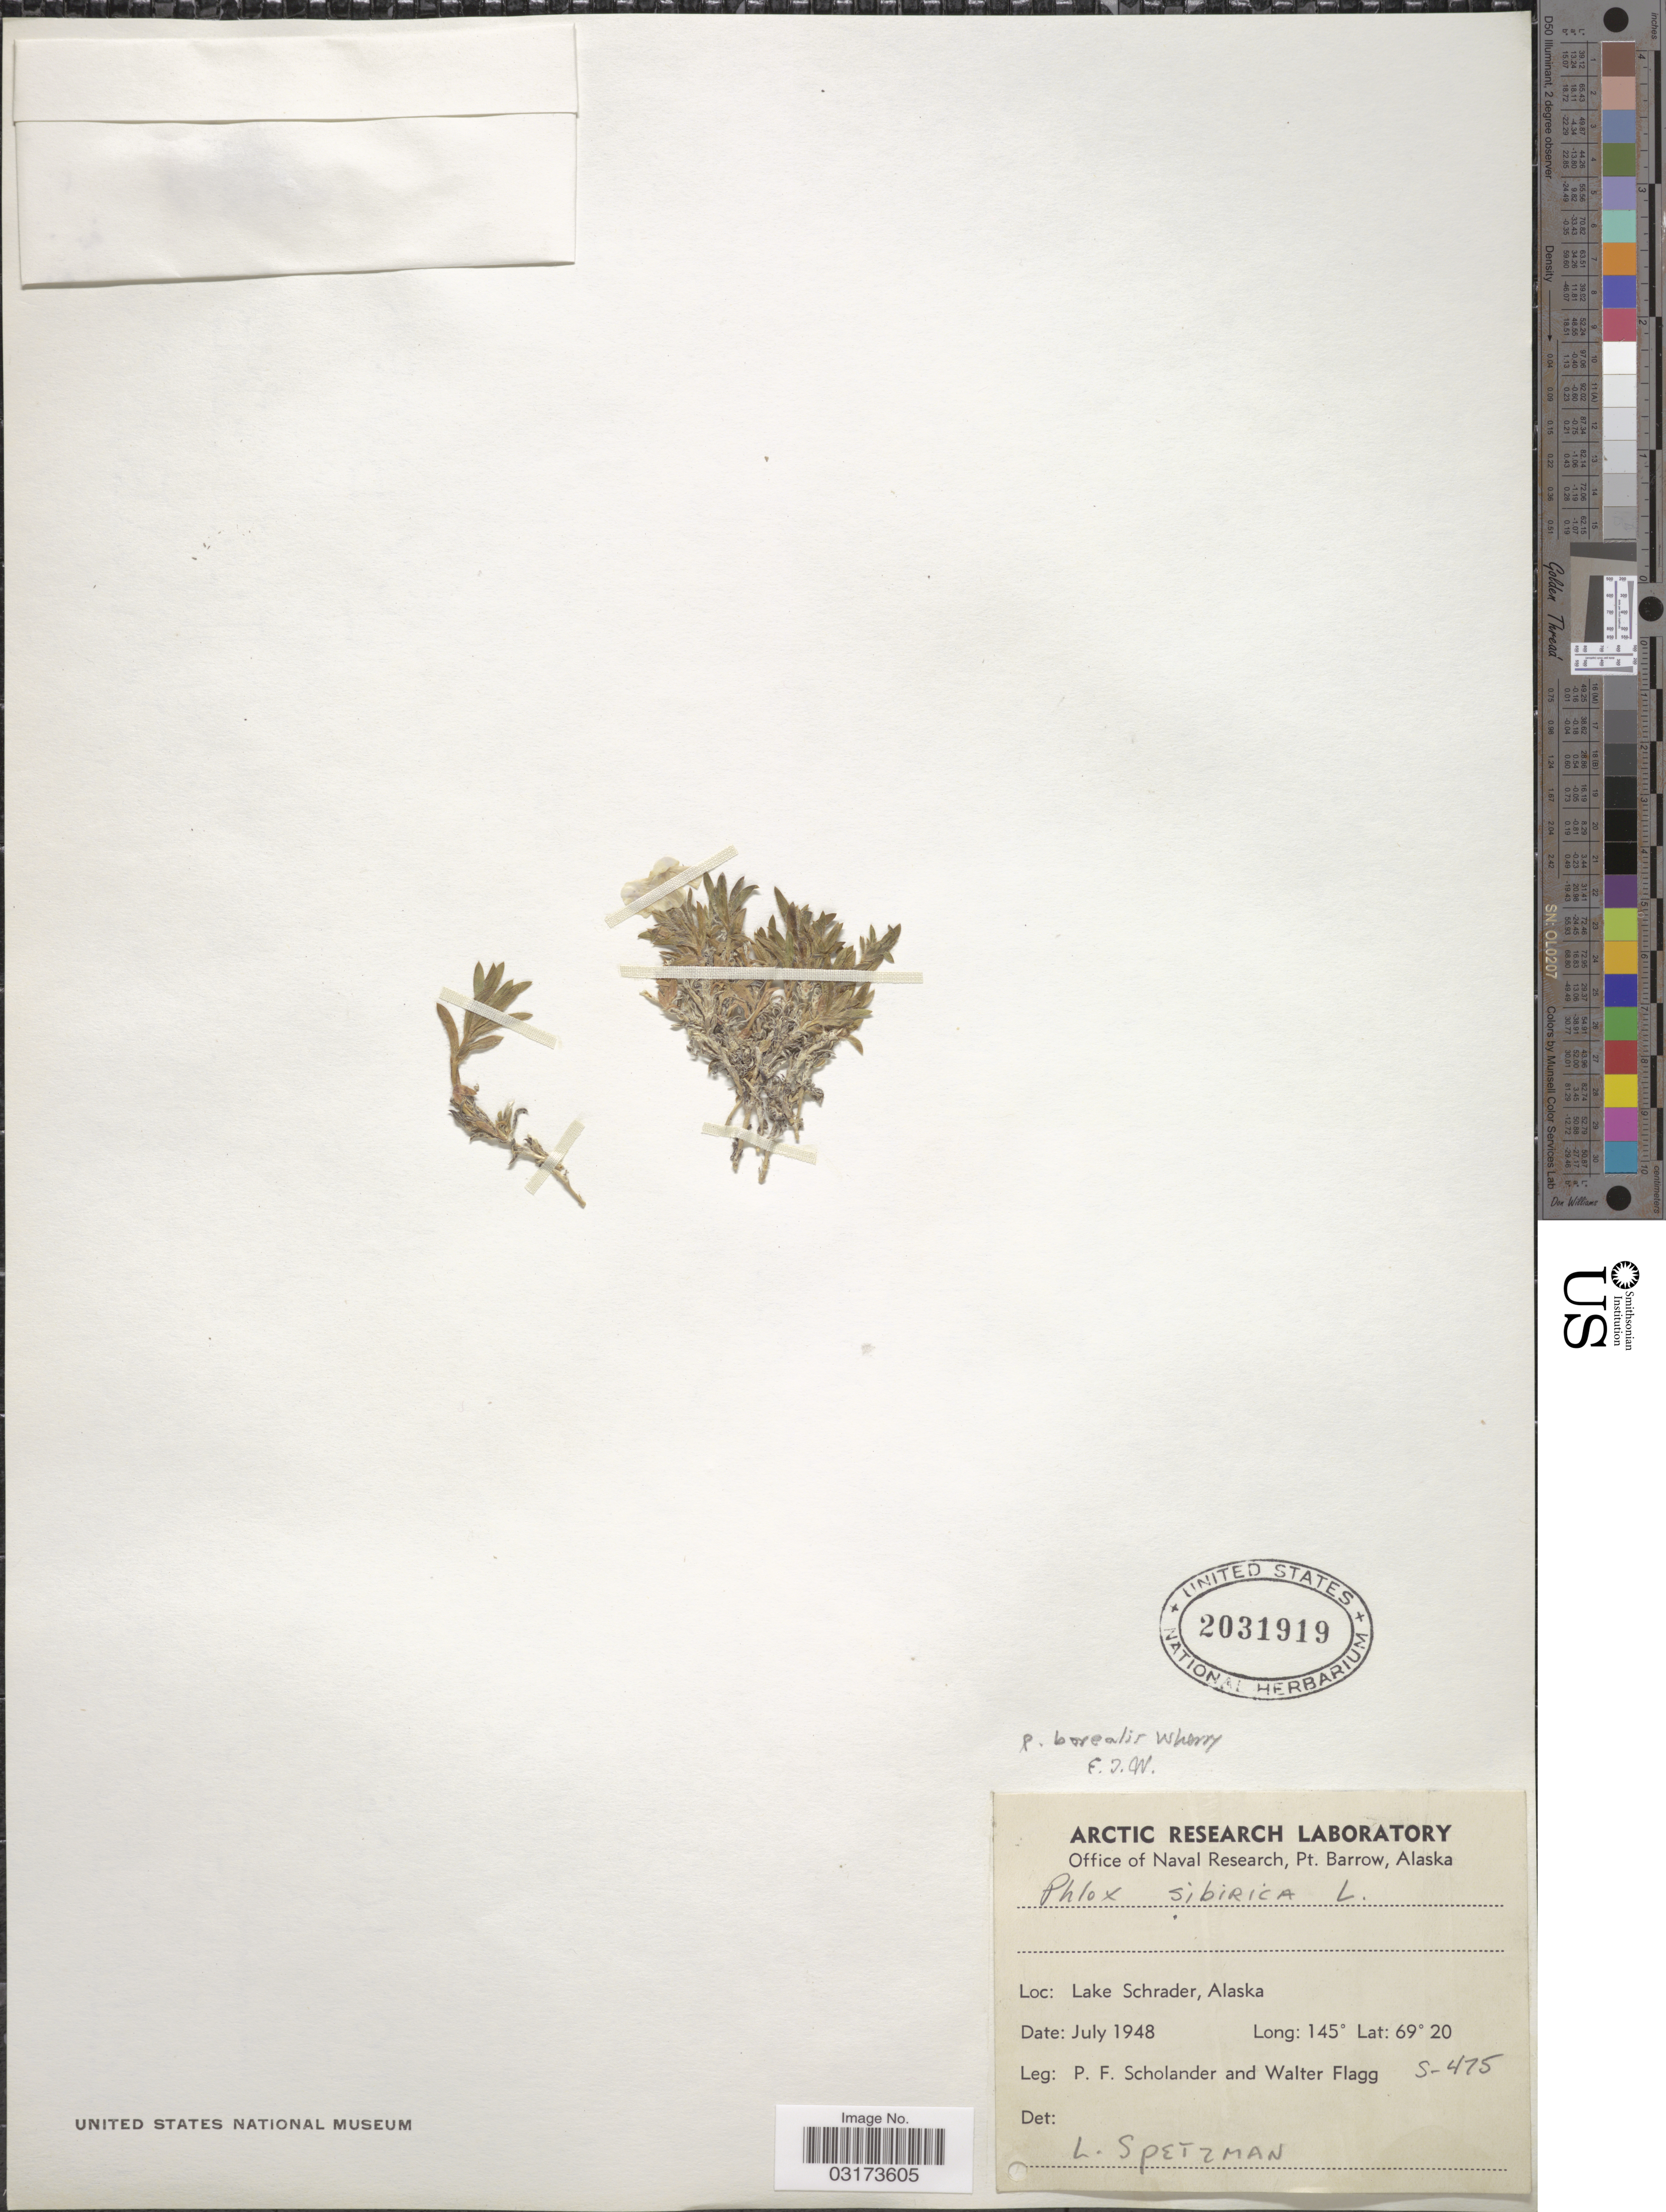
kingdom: Plantae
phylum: Tracheophyta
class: Magnoliopsida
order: Ericales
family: Polemoniaceae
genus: Phlox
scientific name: Phlox alaskensis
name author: Jordal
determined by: Mayfield, M. H.; Ferguson, C. J.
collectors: P. Scholander & W. Flagg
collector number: S-475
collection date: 1948-07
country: United States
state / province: Alaska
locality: Lake Schrader.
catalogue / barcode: US 2031919